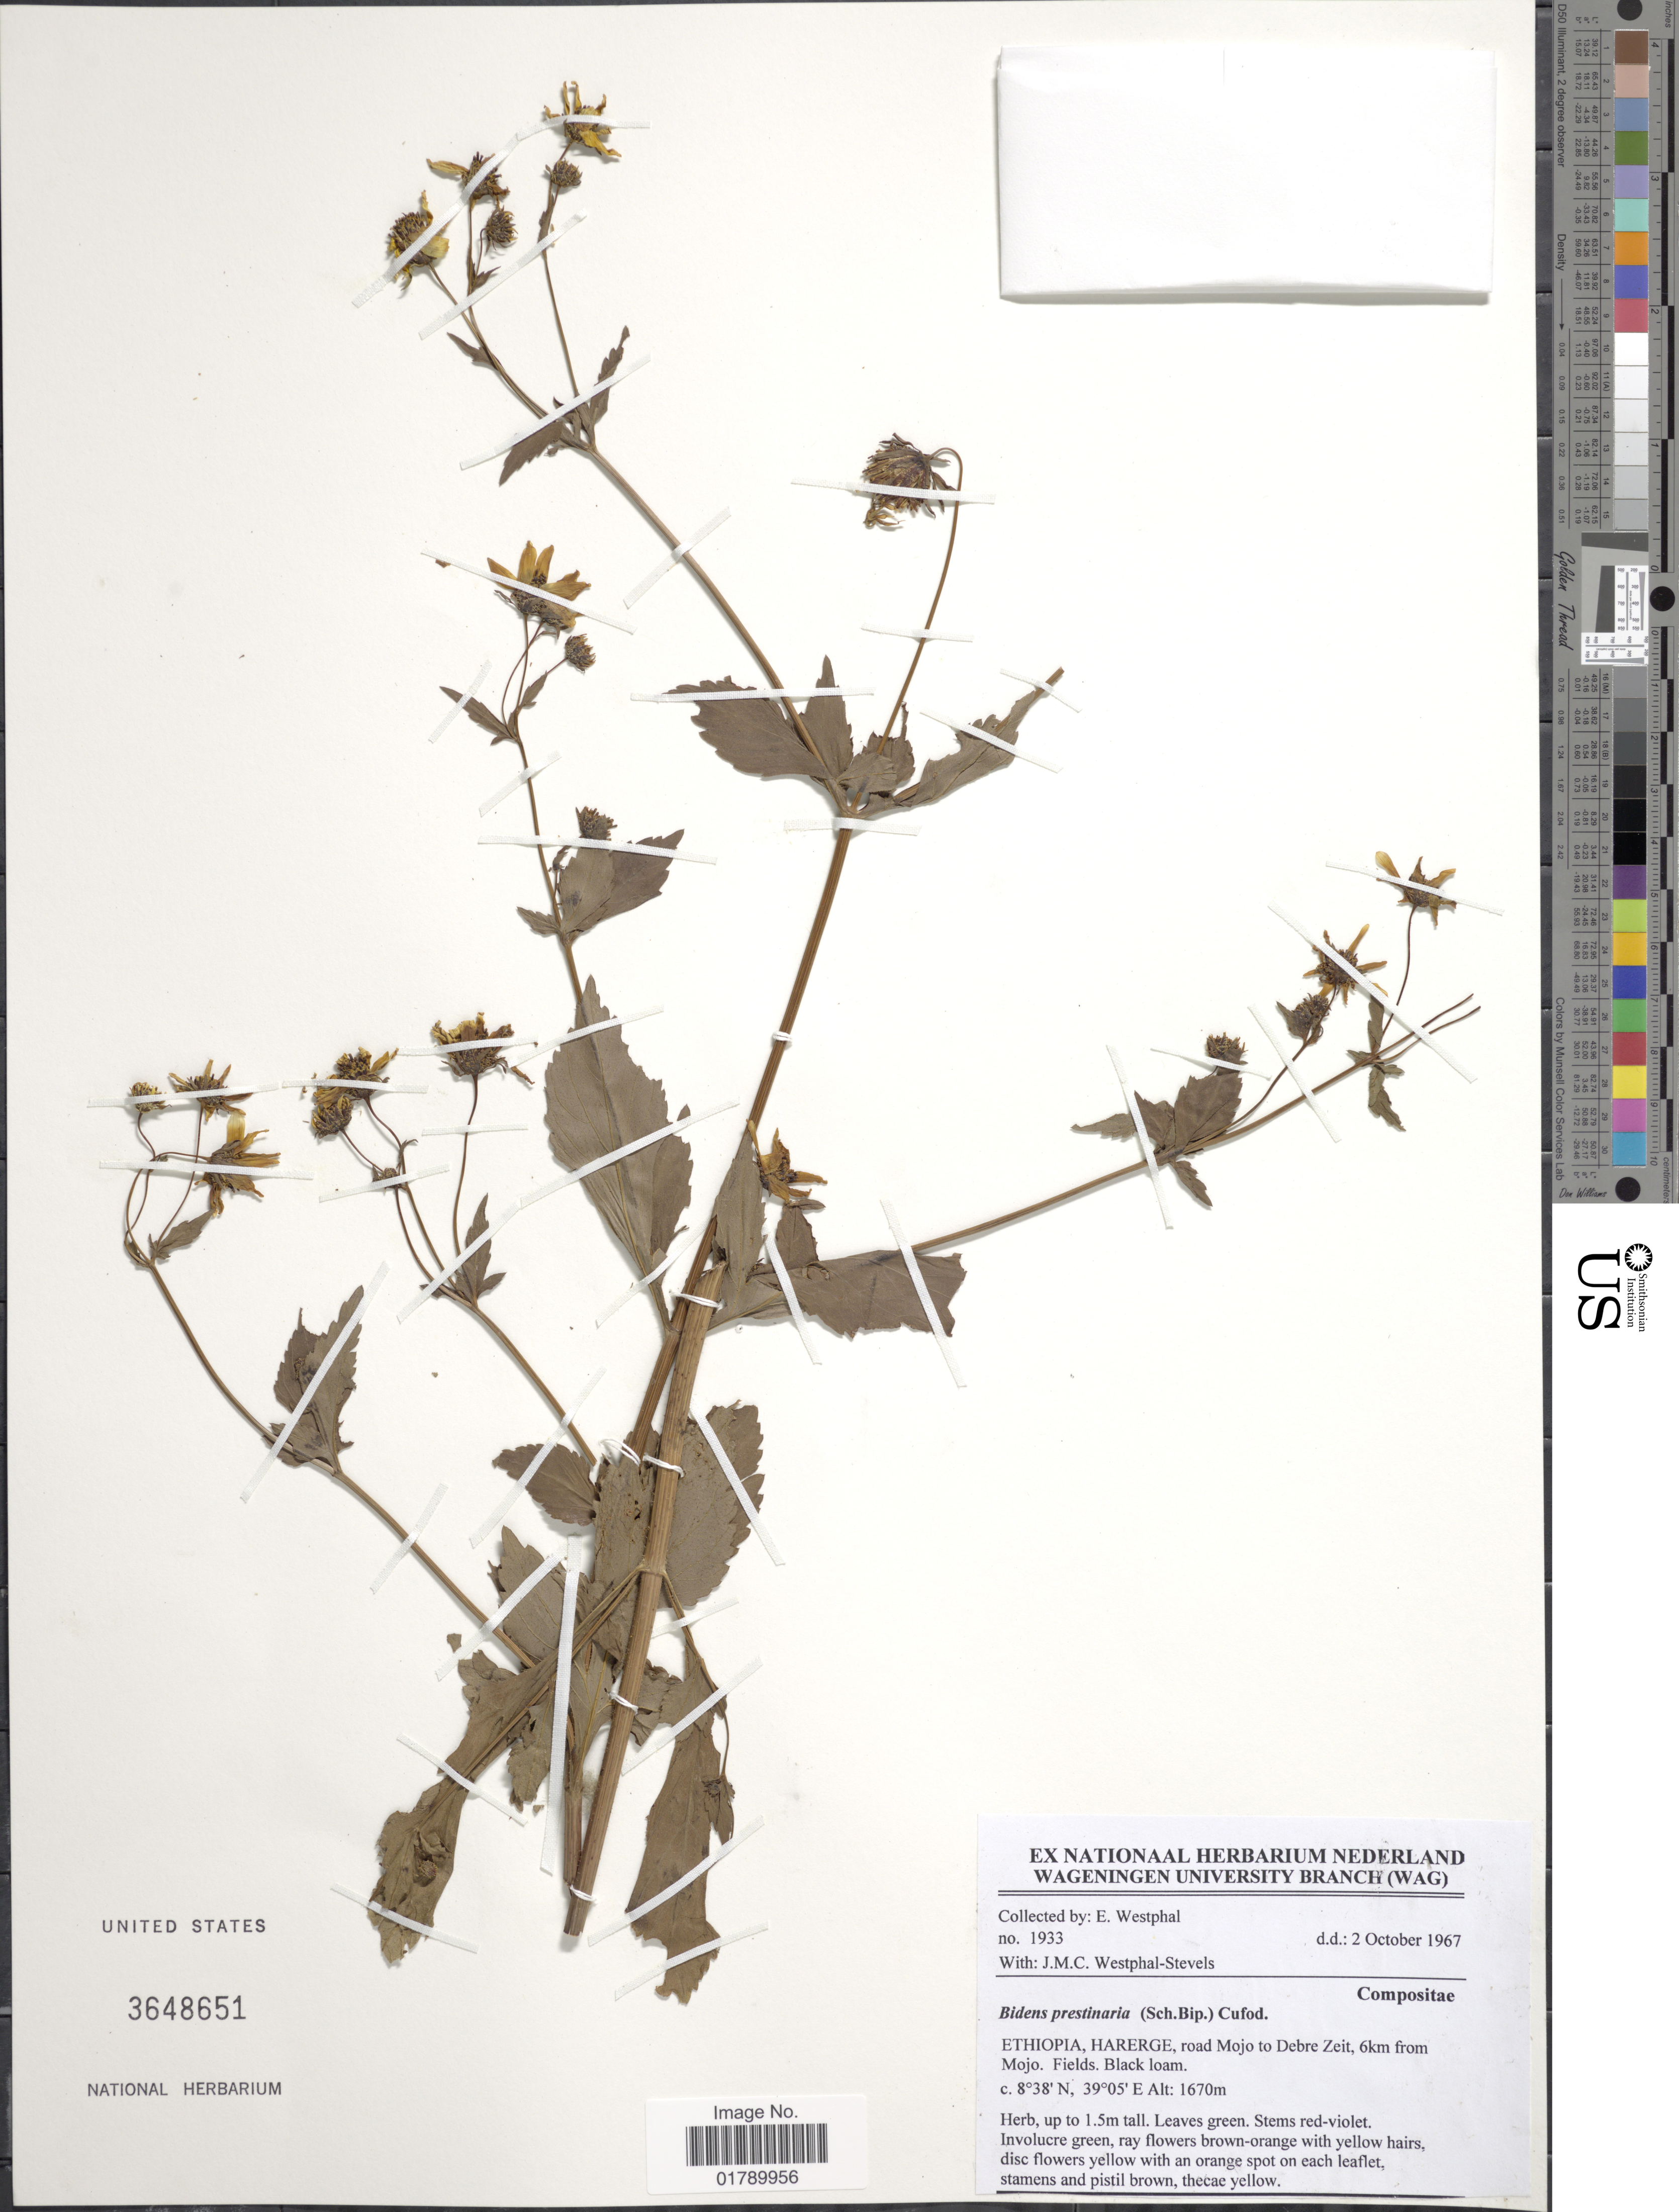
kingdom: Plantae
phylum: Tracheophyta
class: Magnoliopsida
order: Asterales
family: Asteraceae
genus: Bidens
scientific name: Bidens prestinaria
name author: (Sch. Bip.) Cufod.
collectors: E. Westphal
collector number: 1933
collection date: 1967-10-02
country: Ethiopia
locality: Harerge, road Mojo to Debre Zeit, 6km from Mojo.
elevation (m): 1670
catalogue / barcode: US 3648651